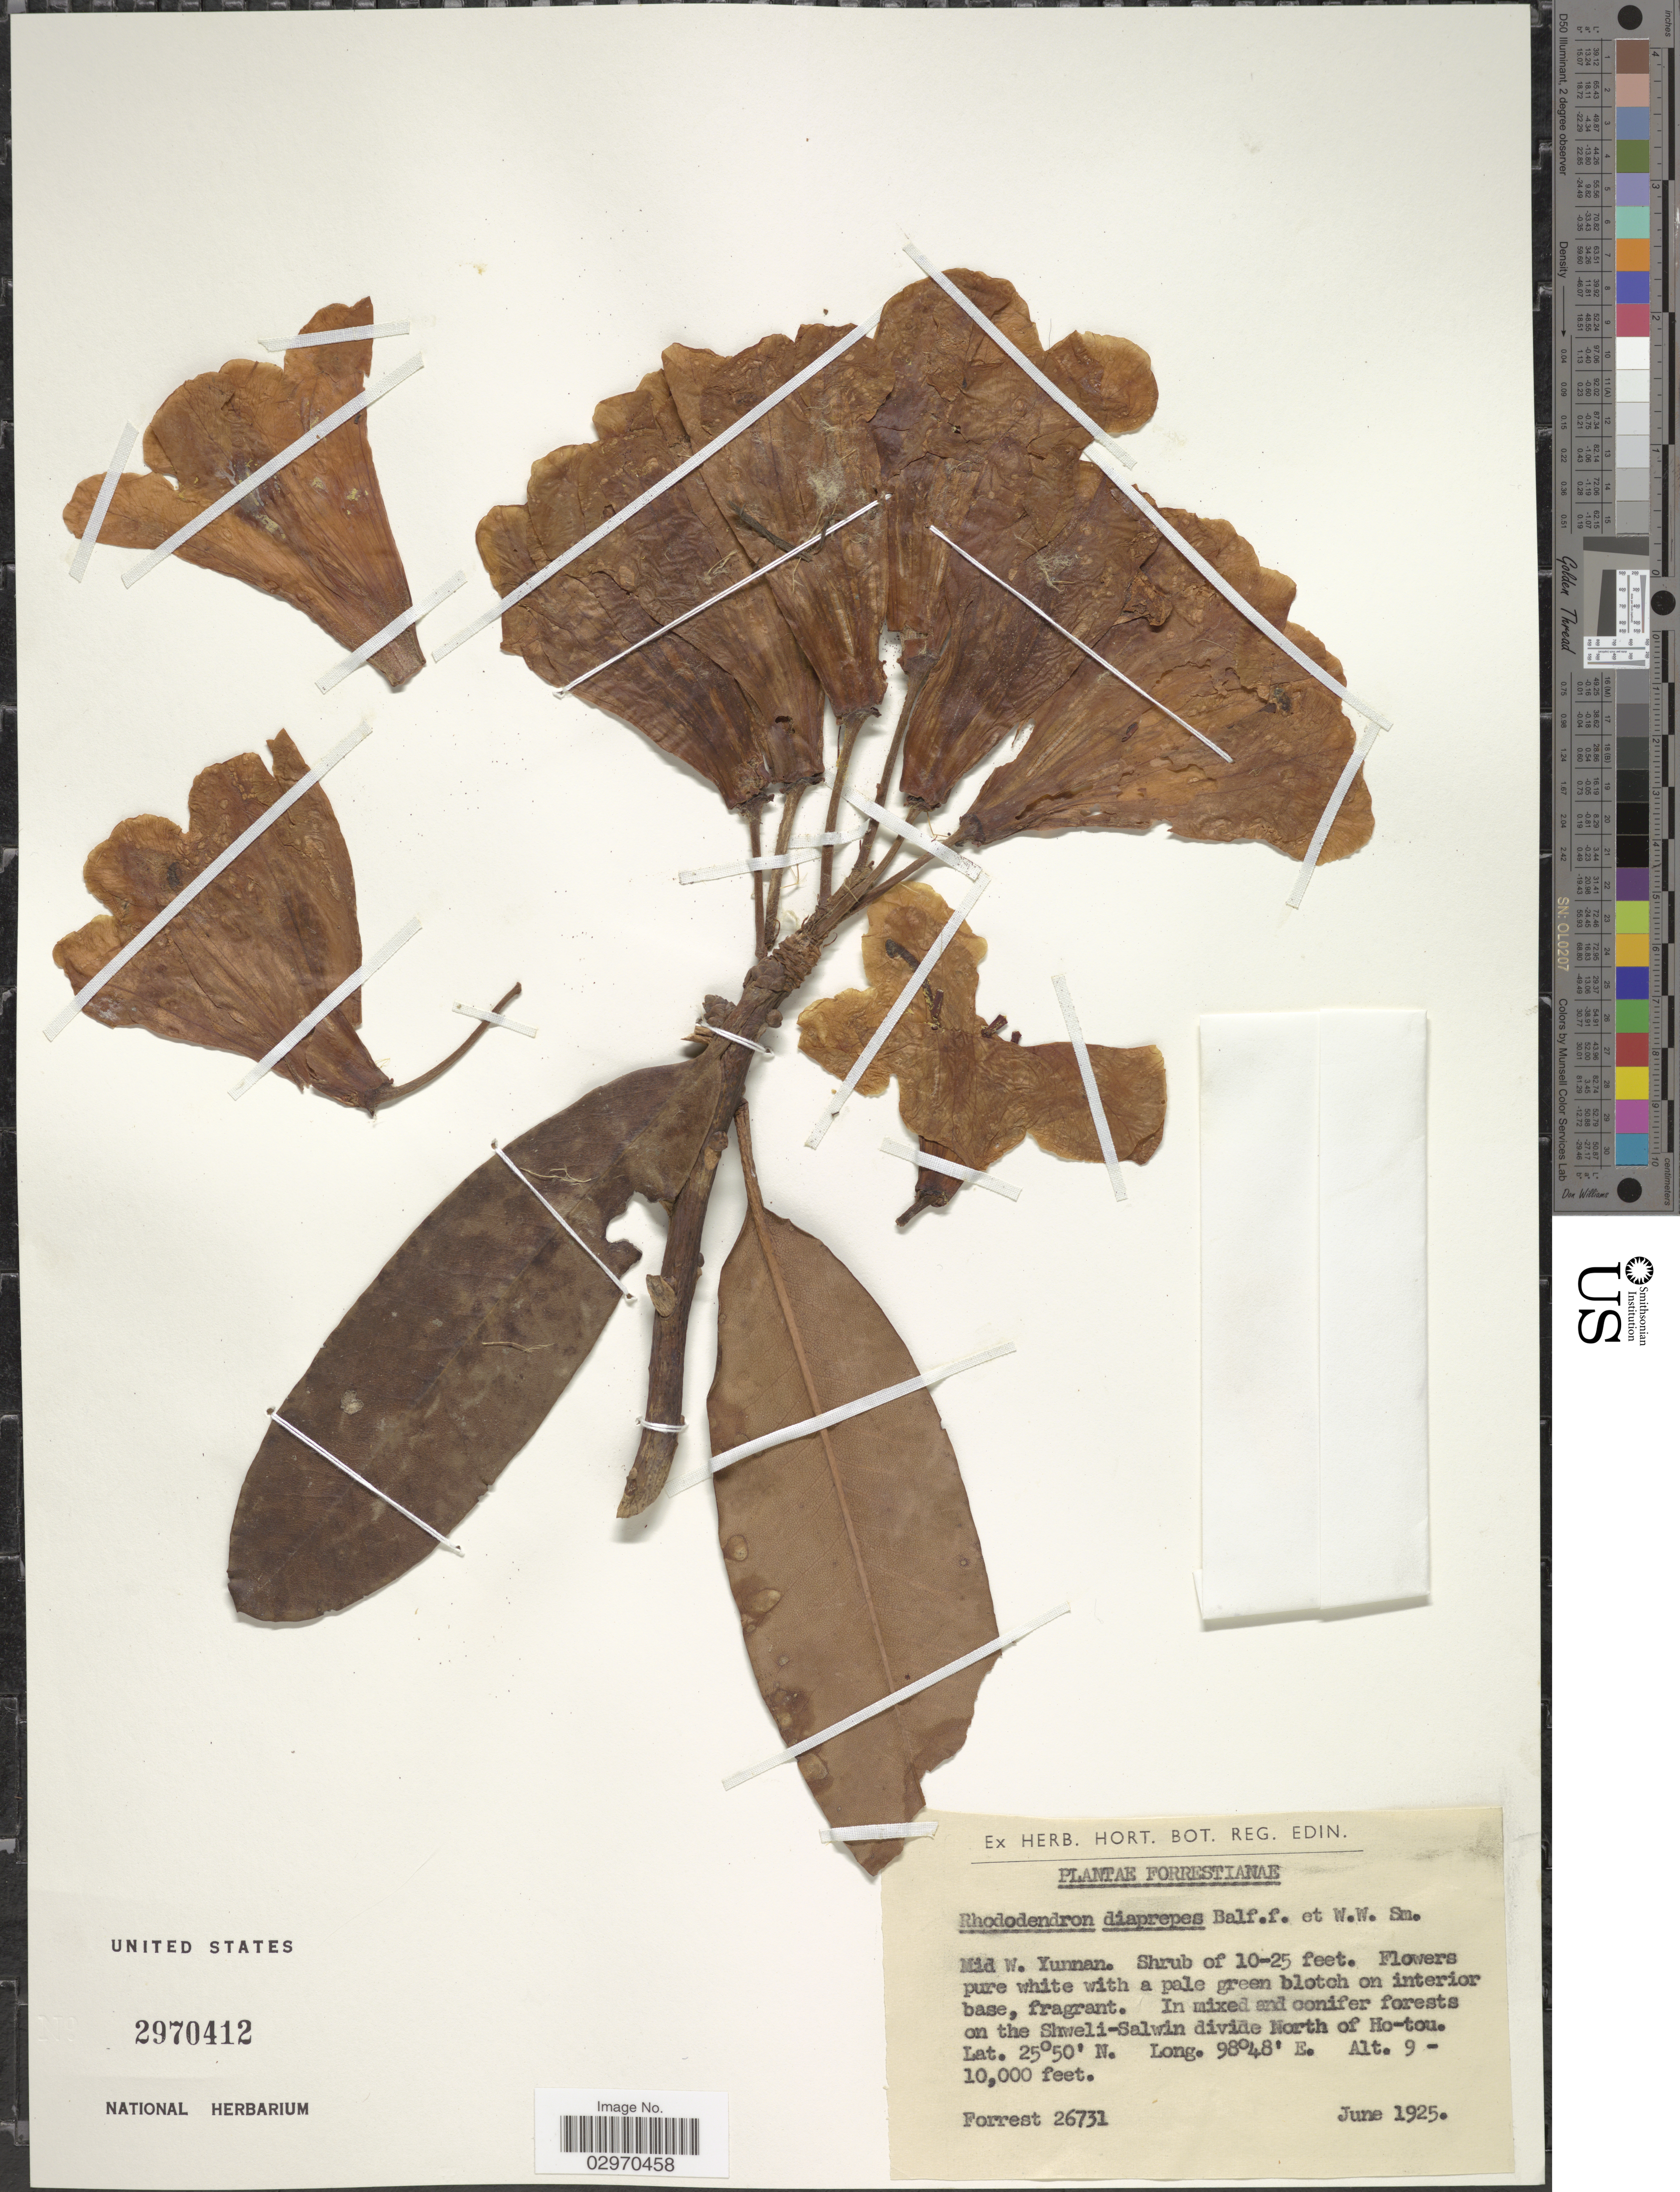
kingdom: Plantae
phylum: Tracheophyta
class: Magnoliopsida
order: Ericales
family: Ericaceae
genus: Rhododendron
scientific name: Rhododendron diaprepes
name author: Balf. f. & W.W. Sm.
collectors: -. Forrest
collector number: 26731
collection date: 1925-06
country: China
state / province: Yunnan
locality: Mid W. Yunnan. On the Shweli-Salwin divide North of Ho-tou.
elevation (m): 2743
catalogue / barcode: US 2970412